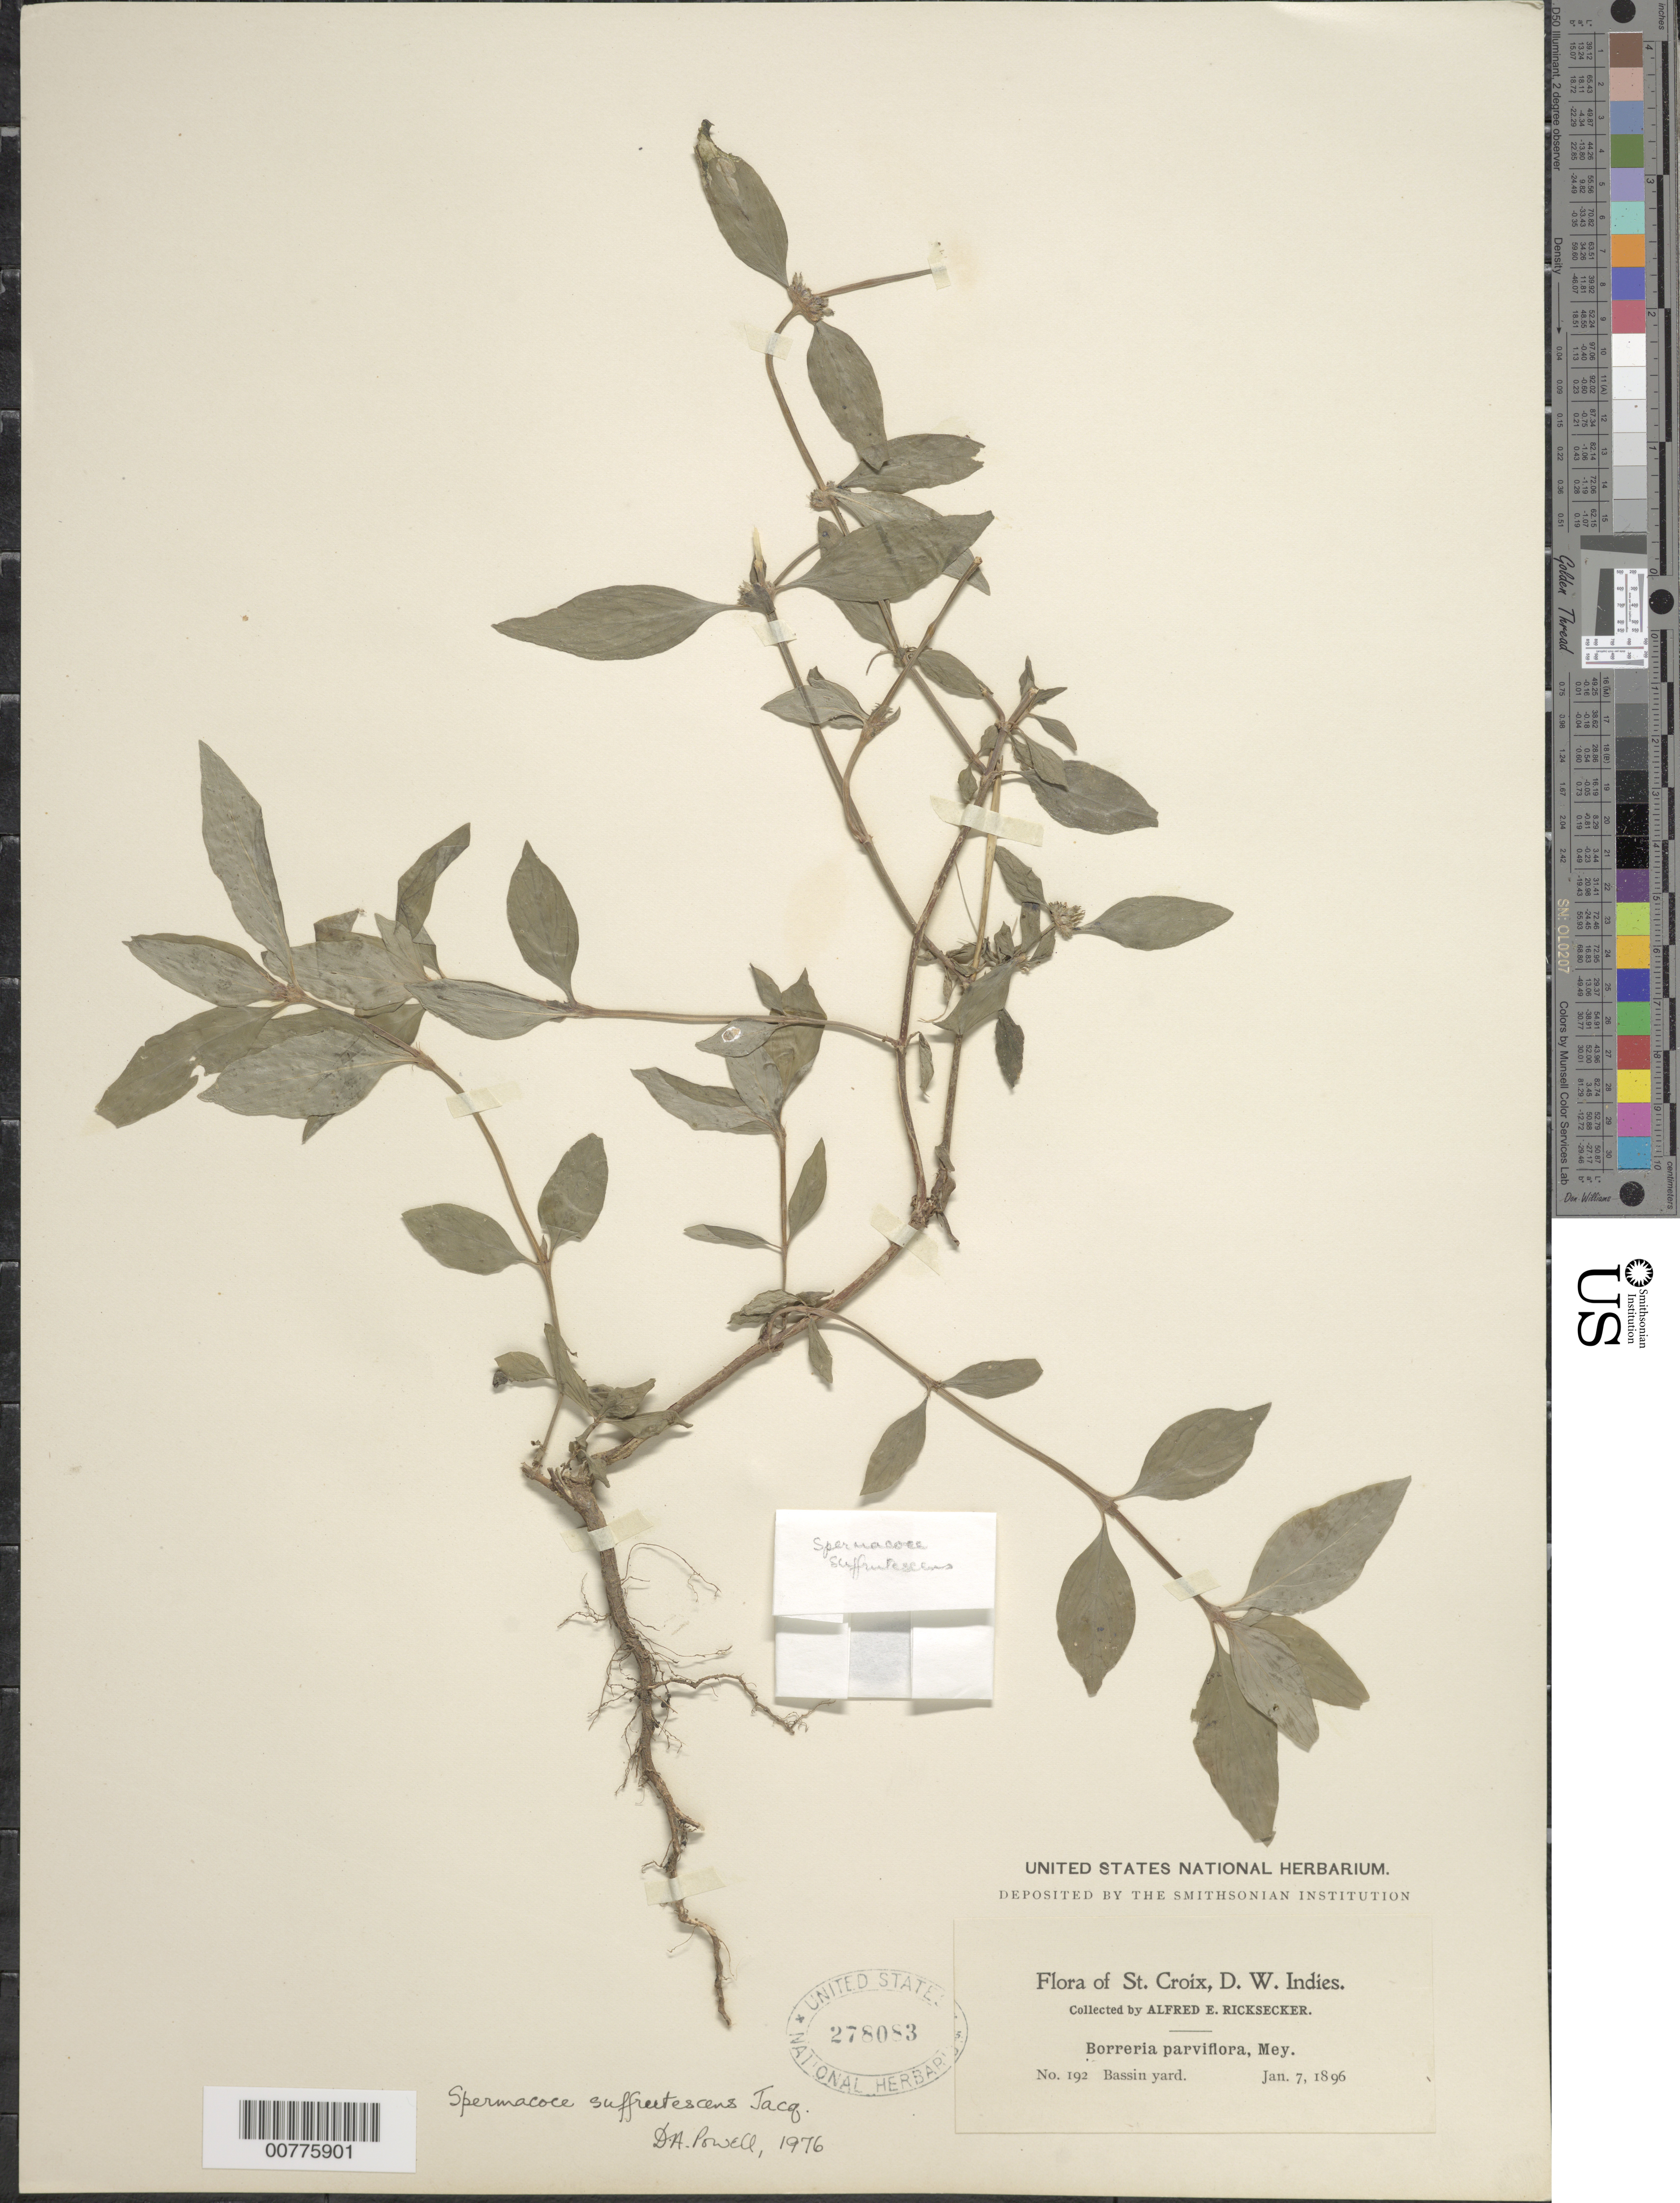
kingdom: Plantae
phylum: Tracheophyta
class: Magnoliopsida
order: Gentianales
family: Rubiaceae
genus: Spermacoce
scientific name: Spermacoce remota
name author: Lam.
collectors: A. E. Ricksecker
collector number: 192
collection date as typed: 07 Jan 1896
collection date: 1896-01-07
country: U.S. Virgin Islands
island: St. Croix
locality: Bassin yard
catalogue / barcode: US 278083